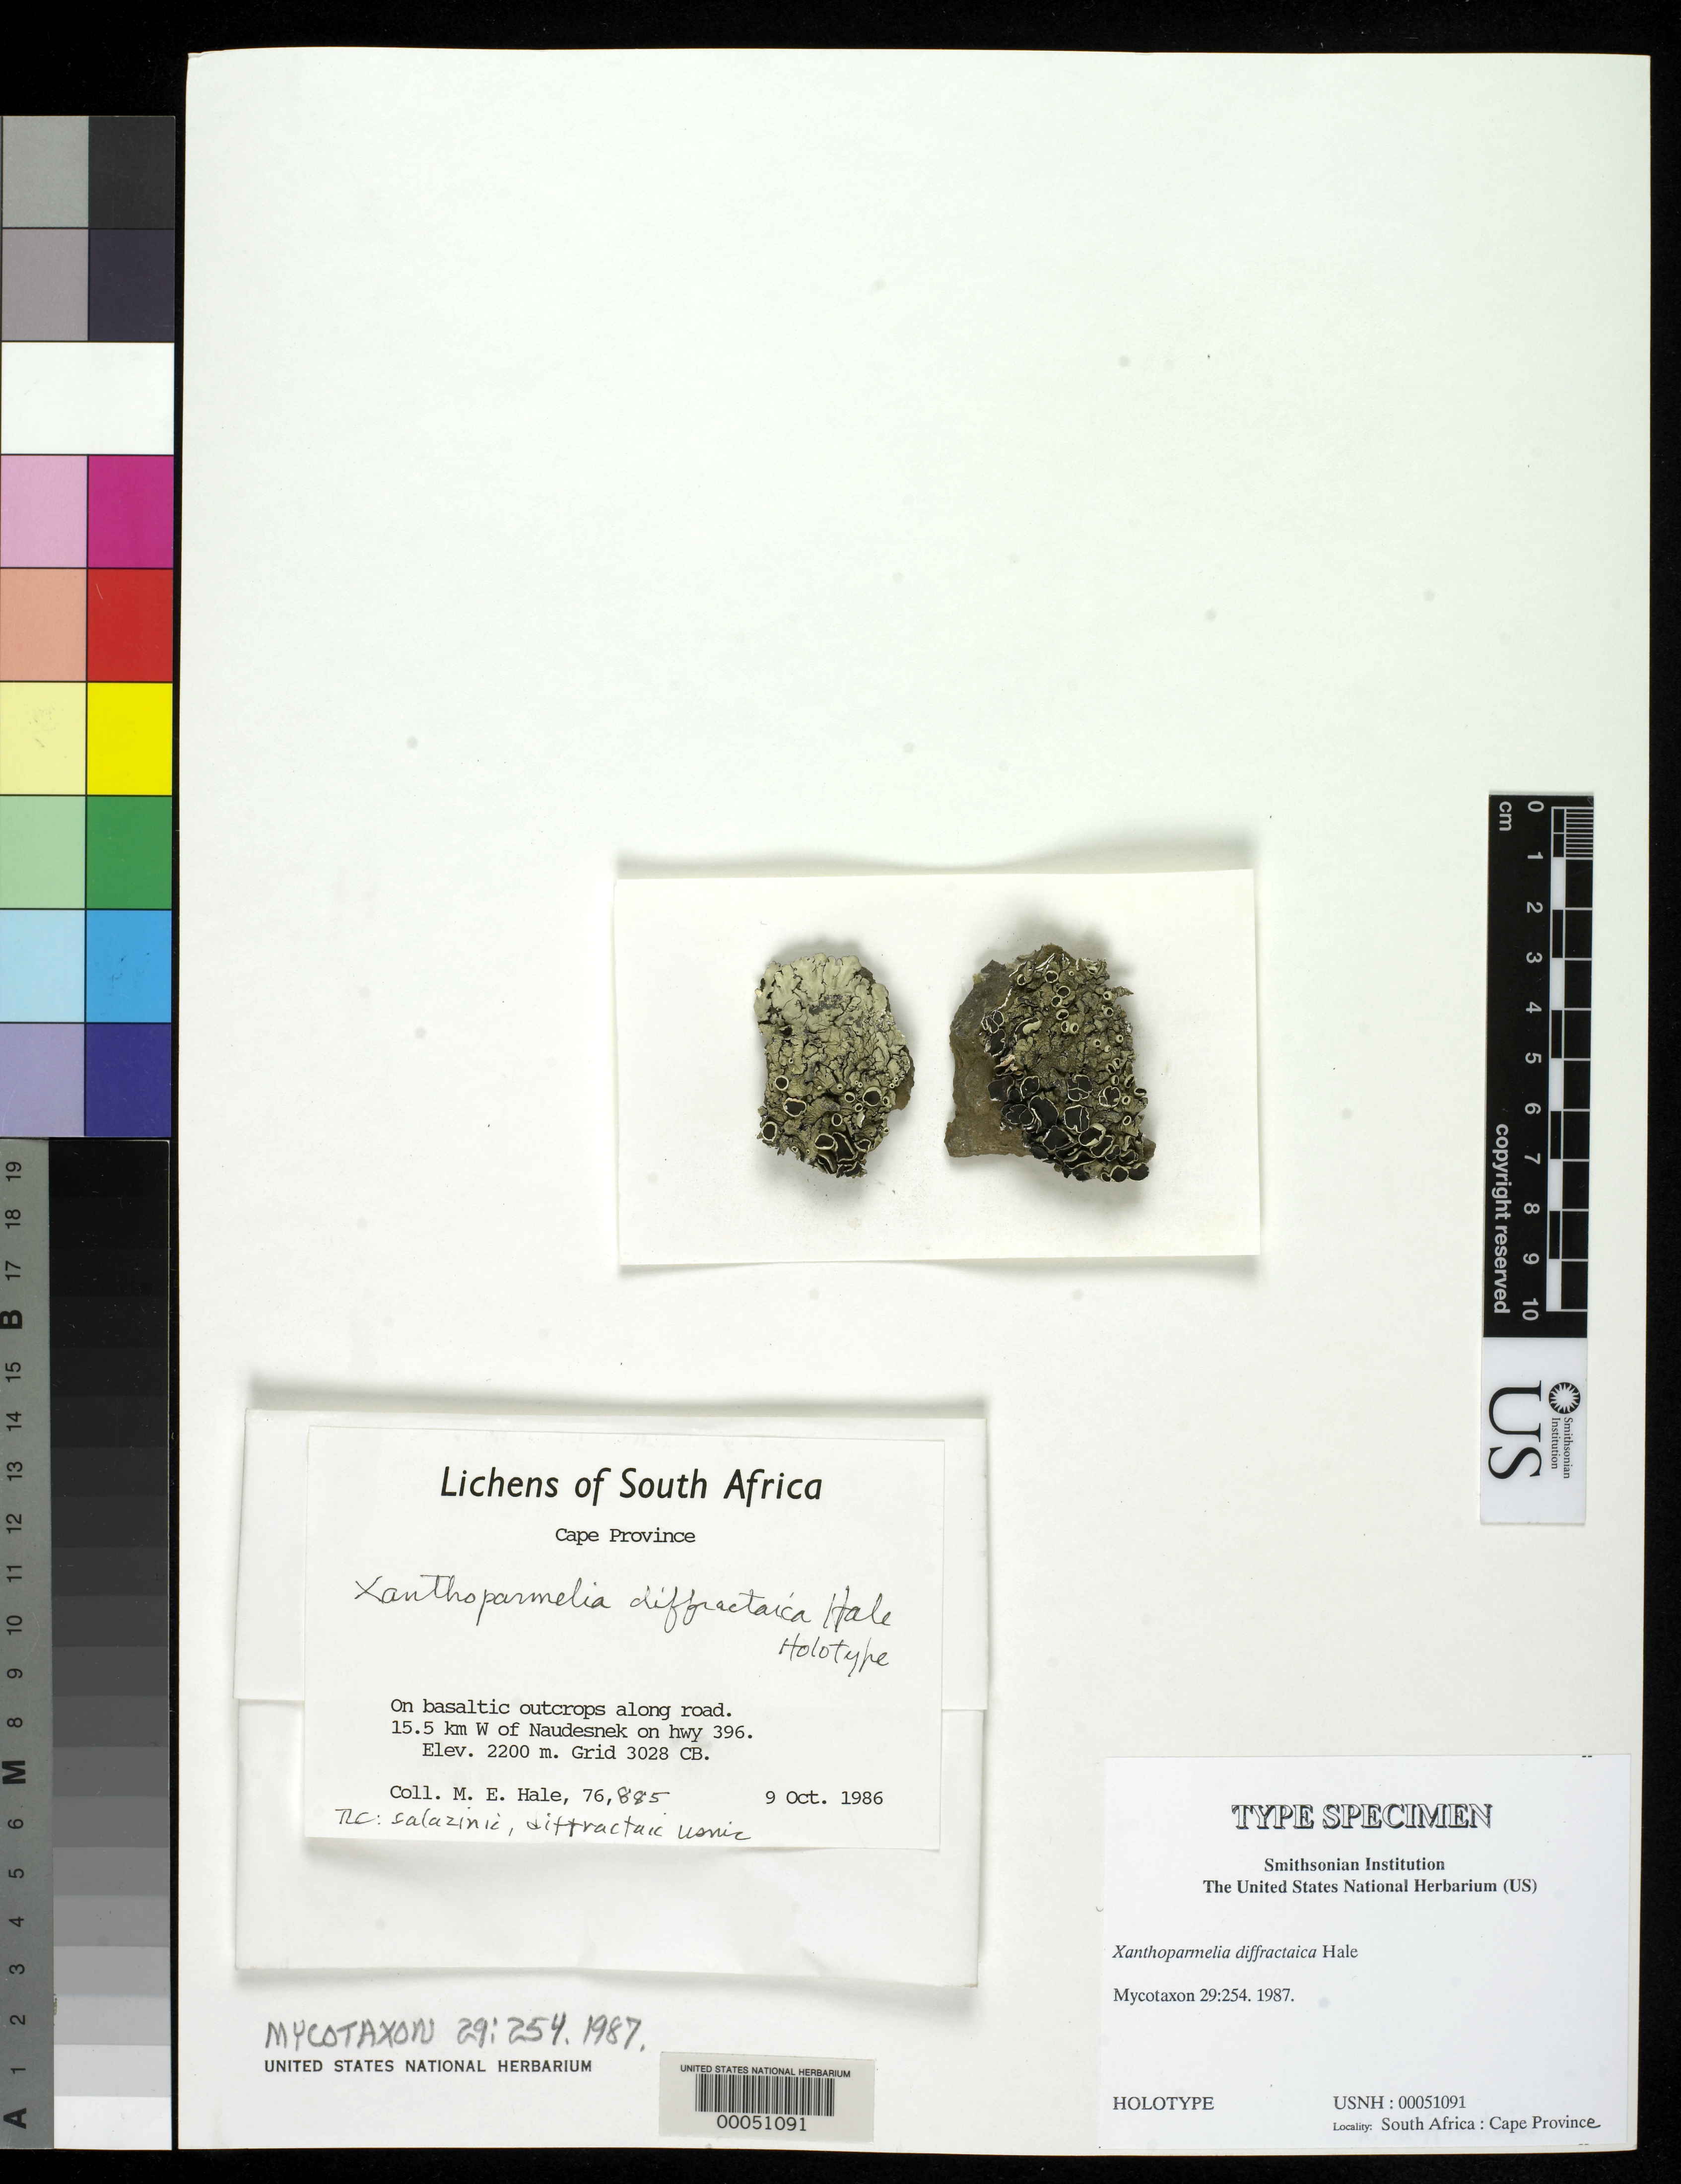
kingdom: Fungi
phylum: Ascomycota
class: Lecanoromycetes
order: Lecanorales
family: Parmeliaceae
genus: Xanthoparmelia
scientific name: Xanthoparmelia diffractaica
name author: Hale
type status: Holotype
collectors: M. Hale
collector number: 76885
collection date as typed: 09 Oct 1986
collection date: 1986-10-09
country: South Africa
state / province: Eastern Cape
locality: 15.5 km W of Naudesnek on Hwy 396, on basaltic outcrops along road.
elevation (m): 2200